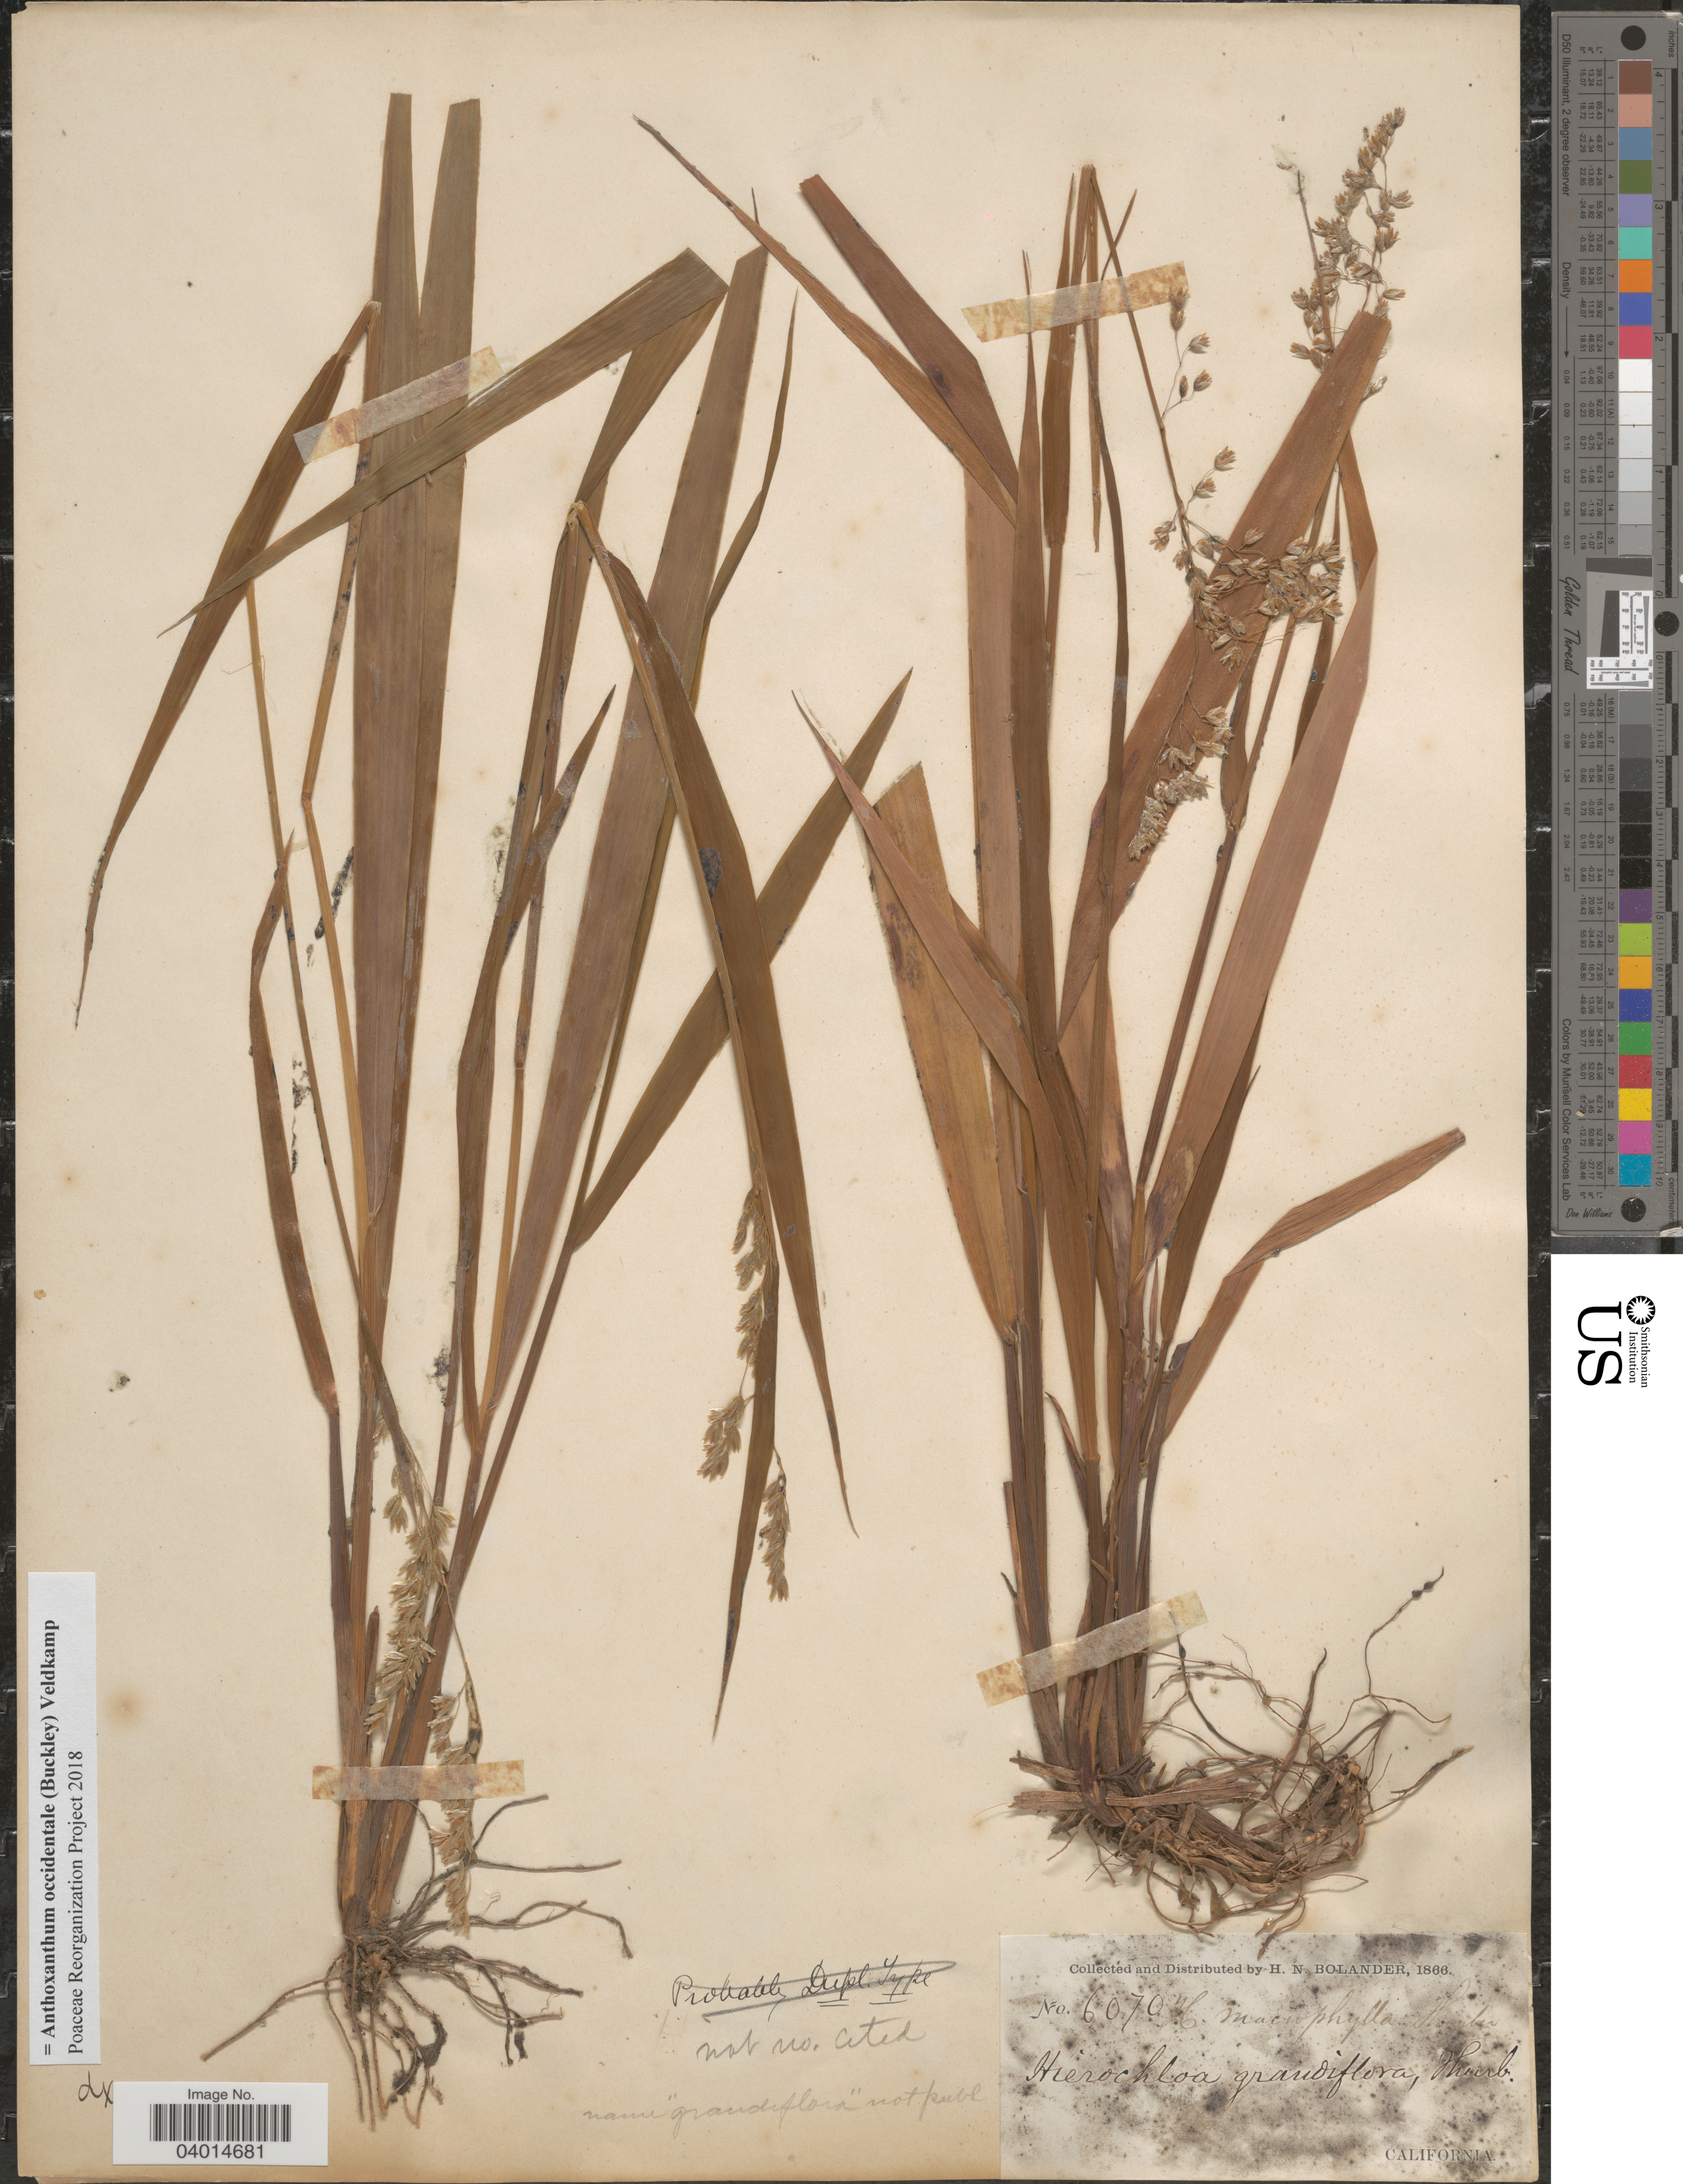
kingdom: Plantae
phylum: Tracheophyta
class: Liliopsida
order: Poales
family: Poaceae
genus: Anthoxanthum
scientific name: Anthoxanthum occidentale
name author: (Buckley) Veldkamp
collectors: H. Bolander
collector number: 6070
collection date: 1866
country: United States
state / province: California